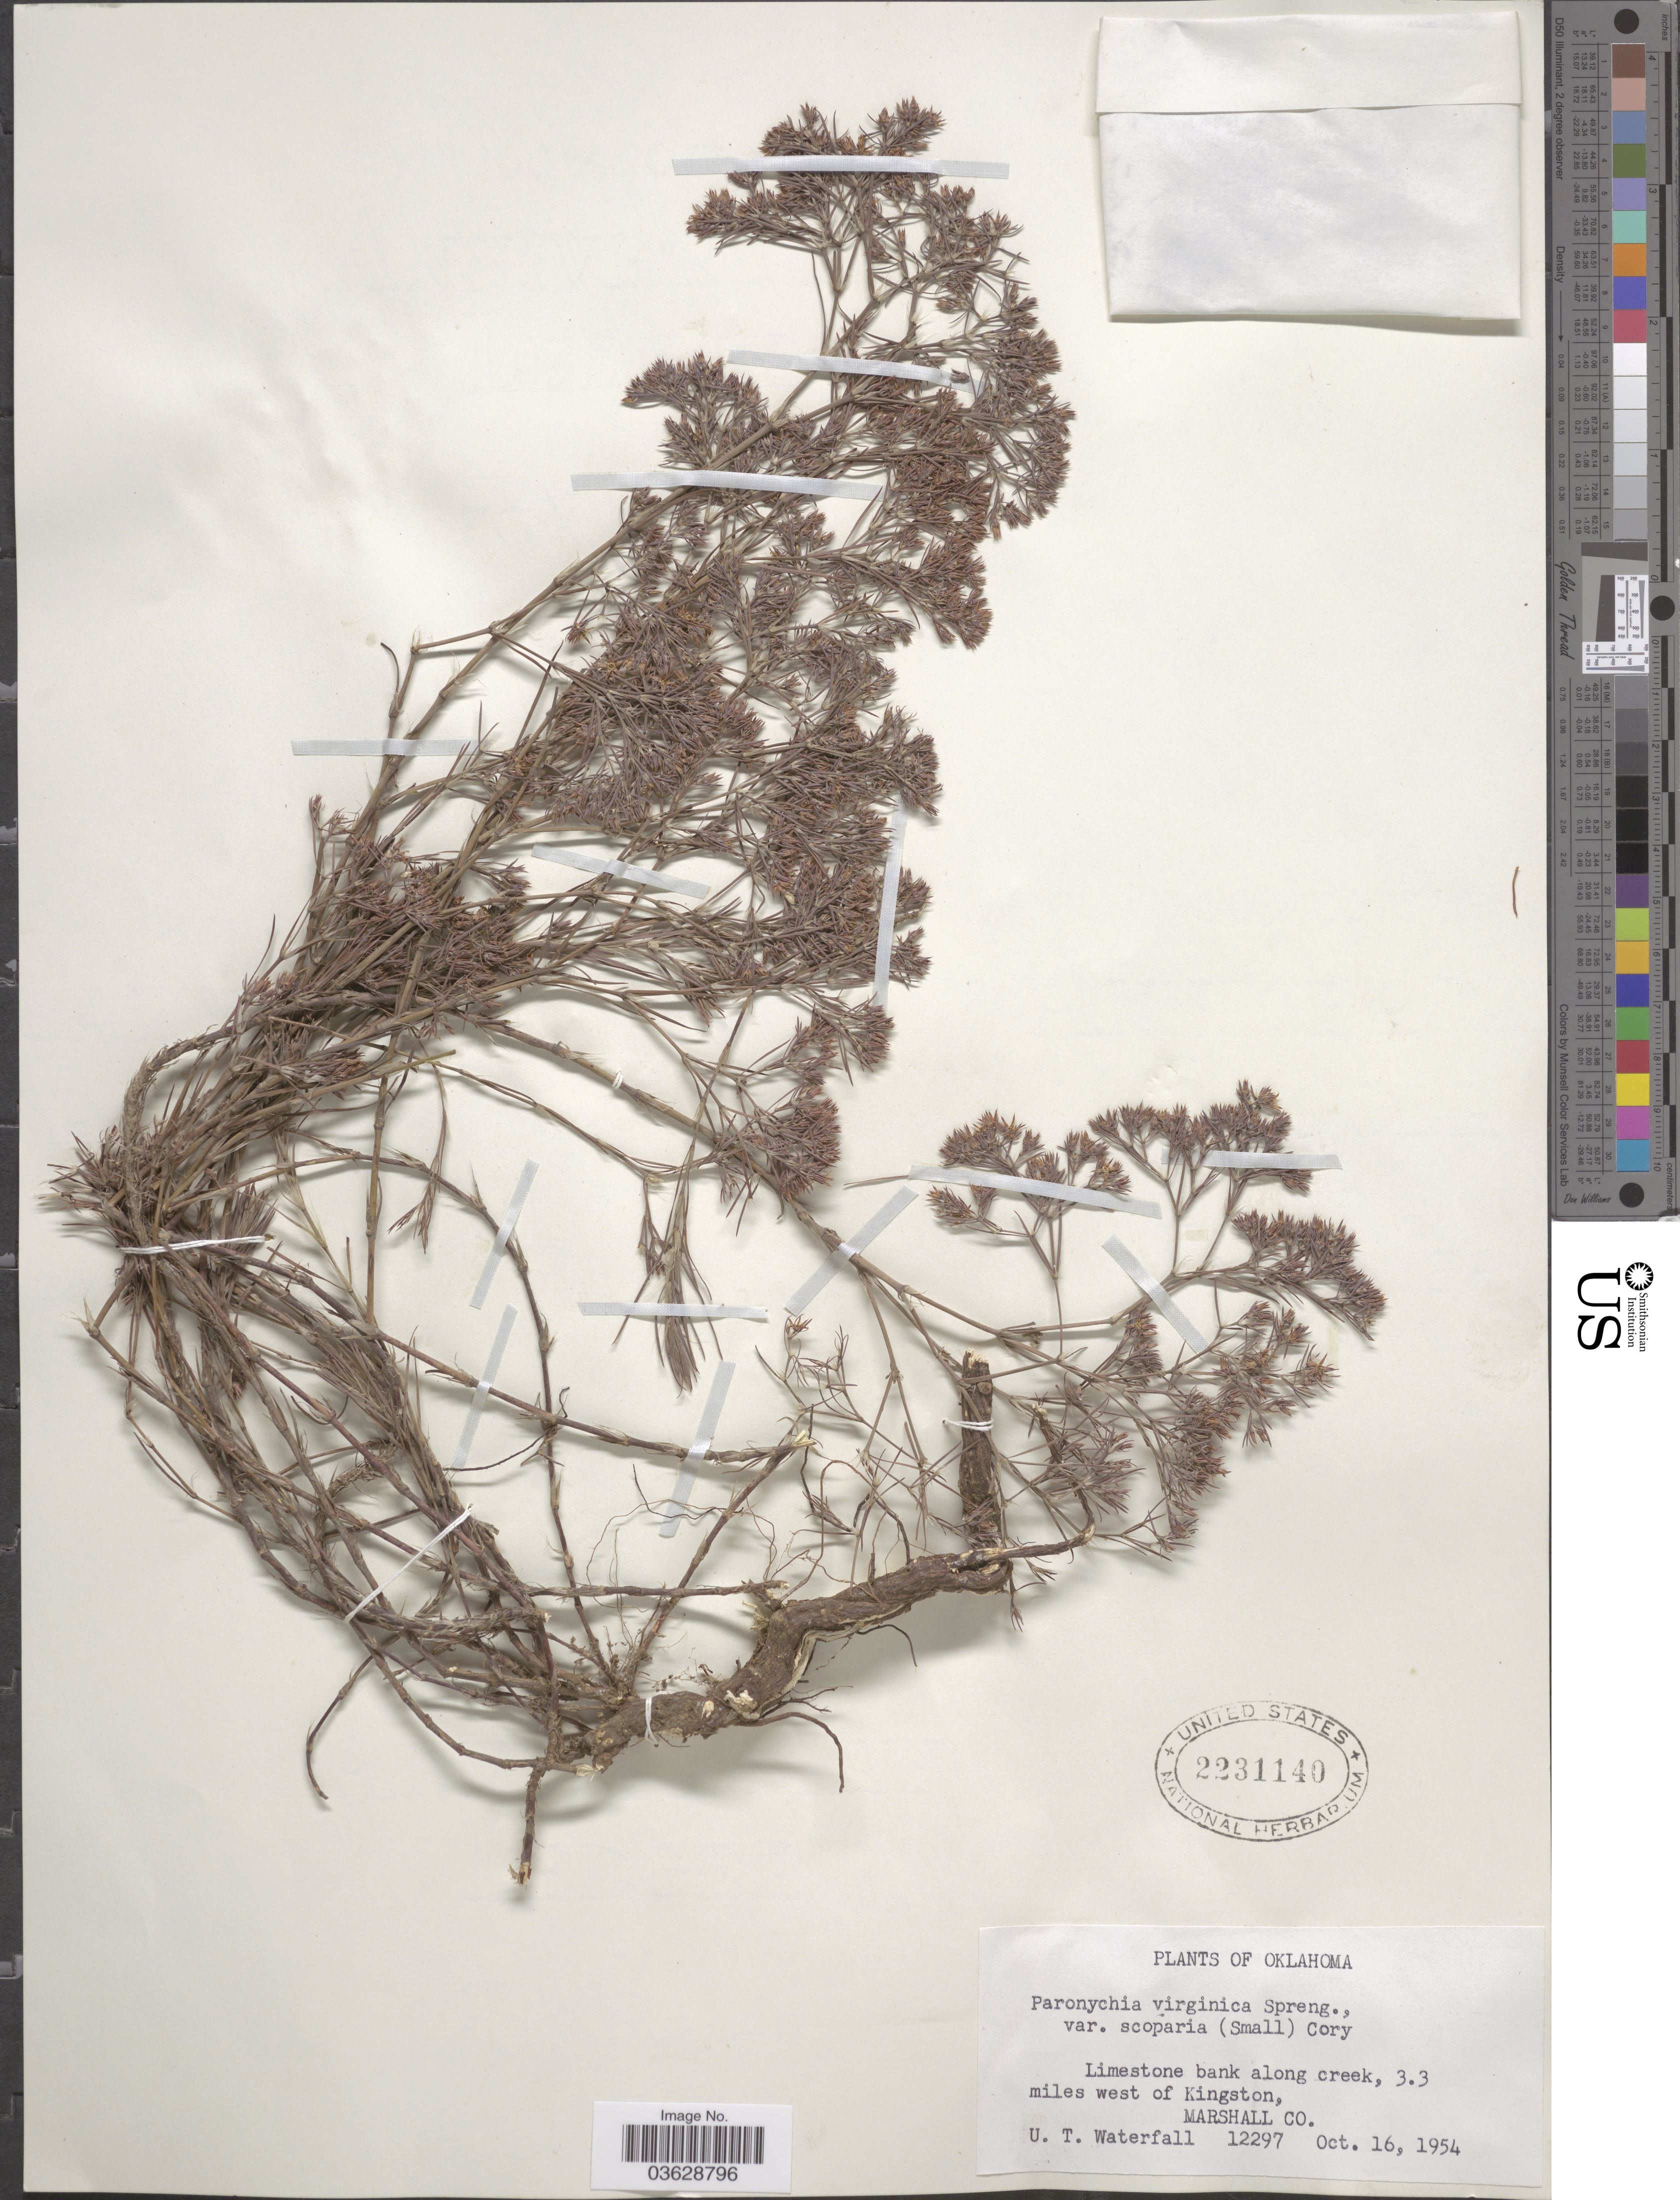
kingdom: Plantae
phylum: Tracheophyta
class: Magnoliopsida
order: Caryophyllales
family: Caryophyllaceae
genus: Paronychia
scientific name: Paronychia virginica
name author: Spreng.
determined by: Strong, Mark T., (BOT), Smithsonian Institution - National Museum of Natural History (UNITED STATES)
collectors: U. T. Waterfall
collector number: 12297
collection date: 1954-10-16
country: United States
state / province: Oklahoma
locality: Limestone bank along creek, 3.3 miles west of Kingston, Marshall Co.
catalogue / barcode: US 2231140